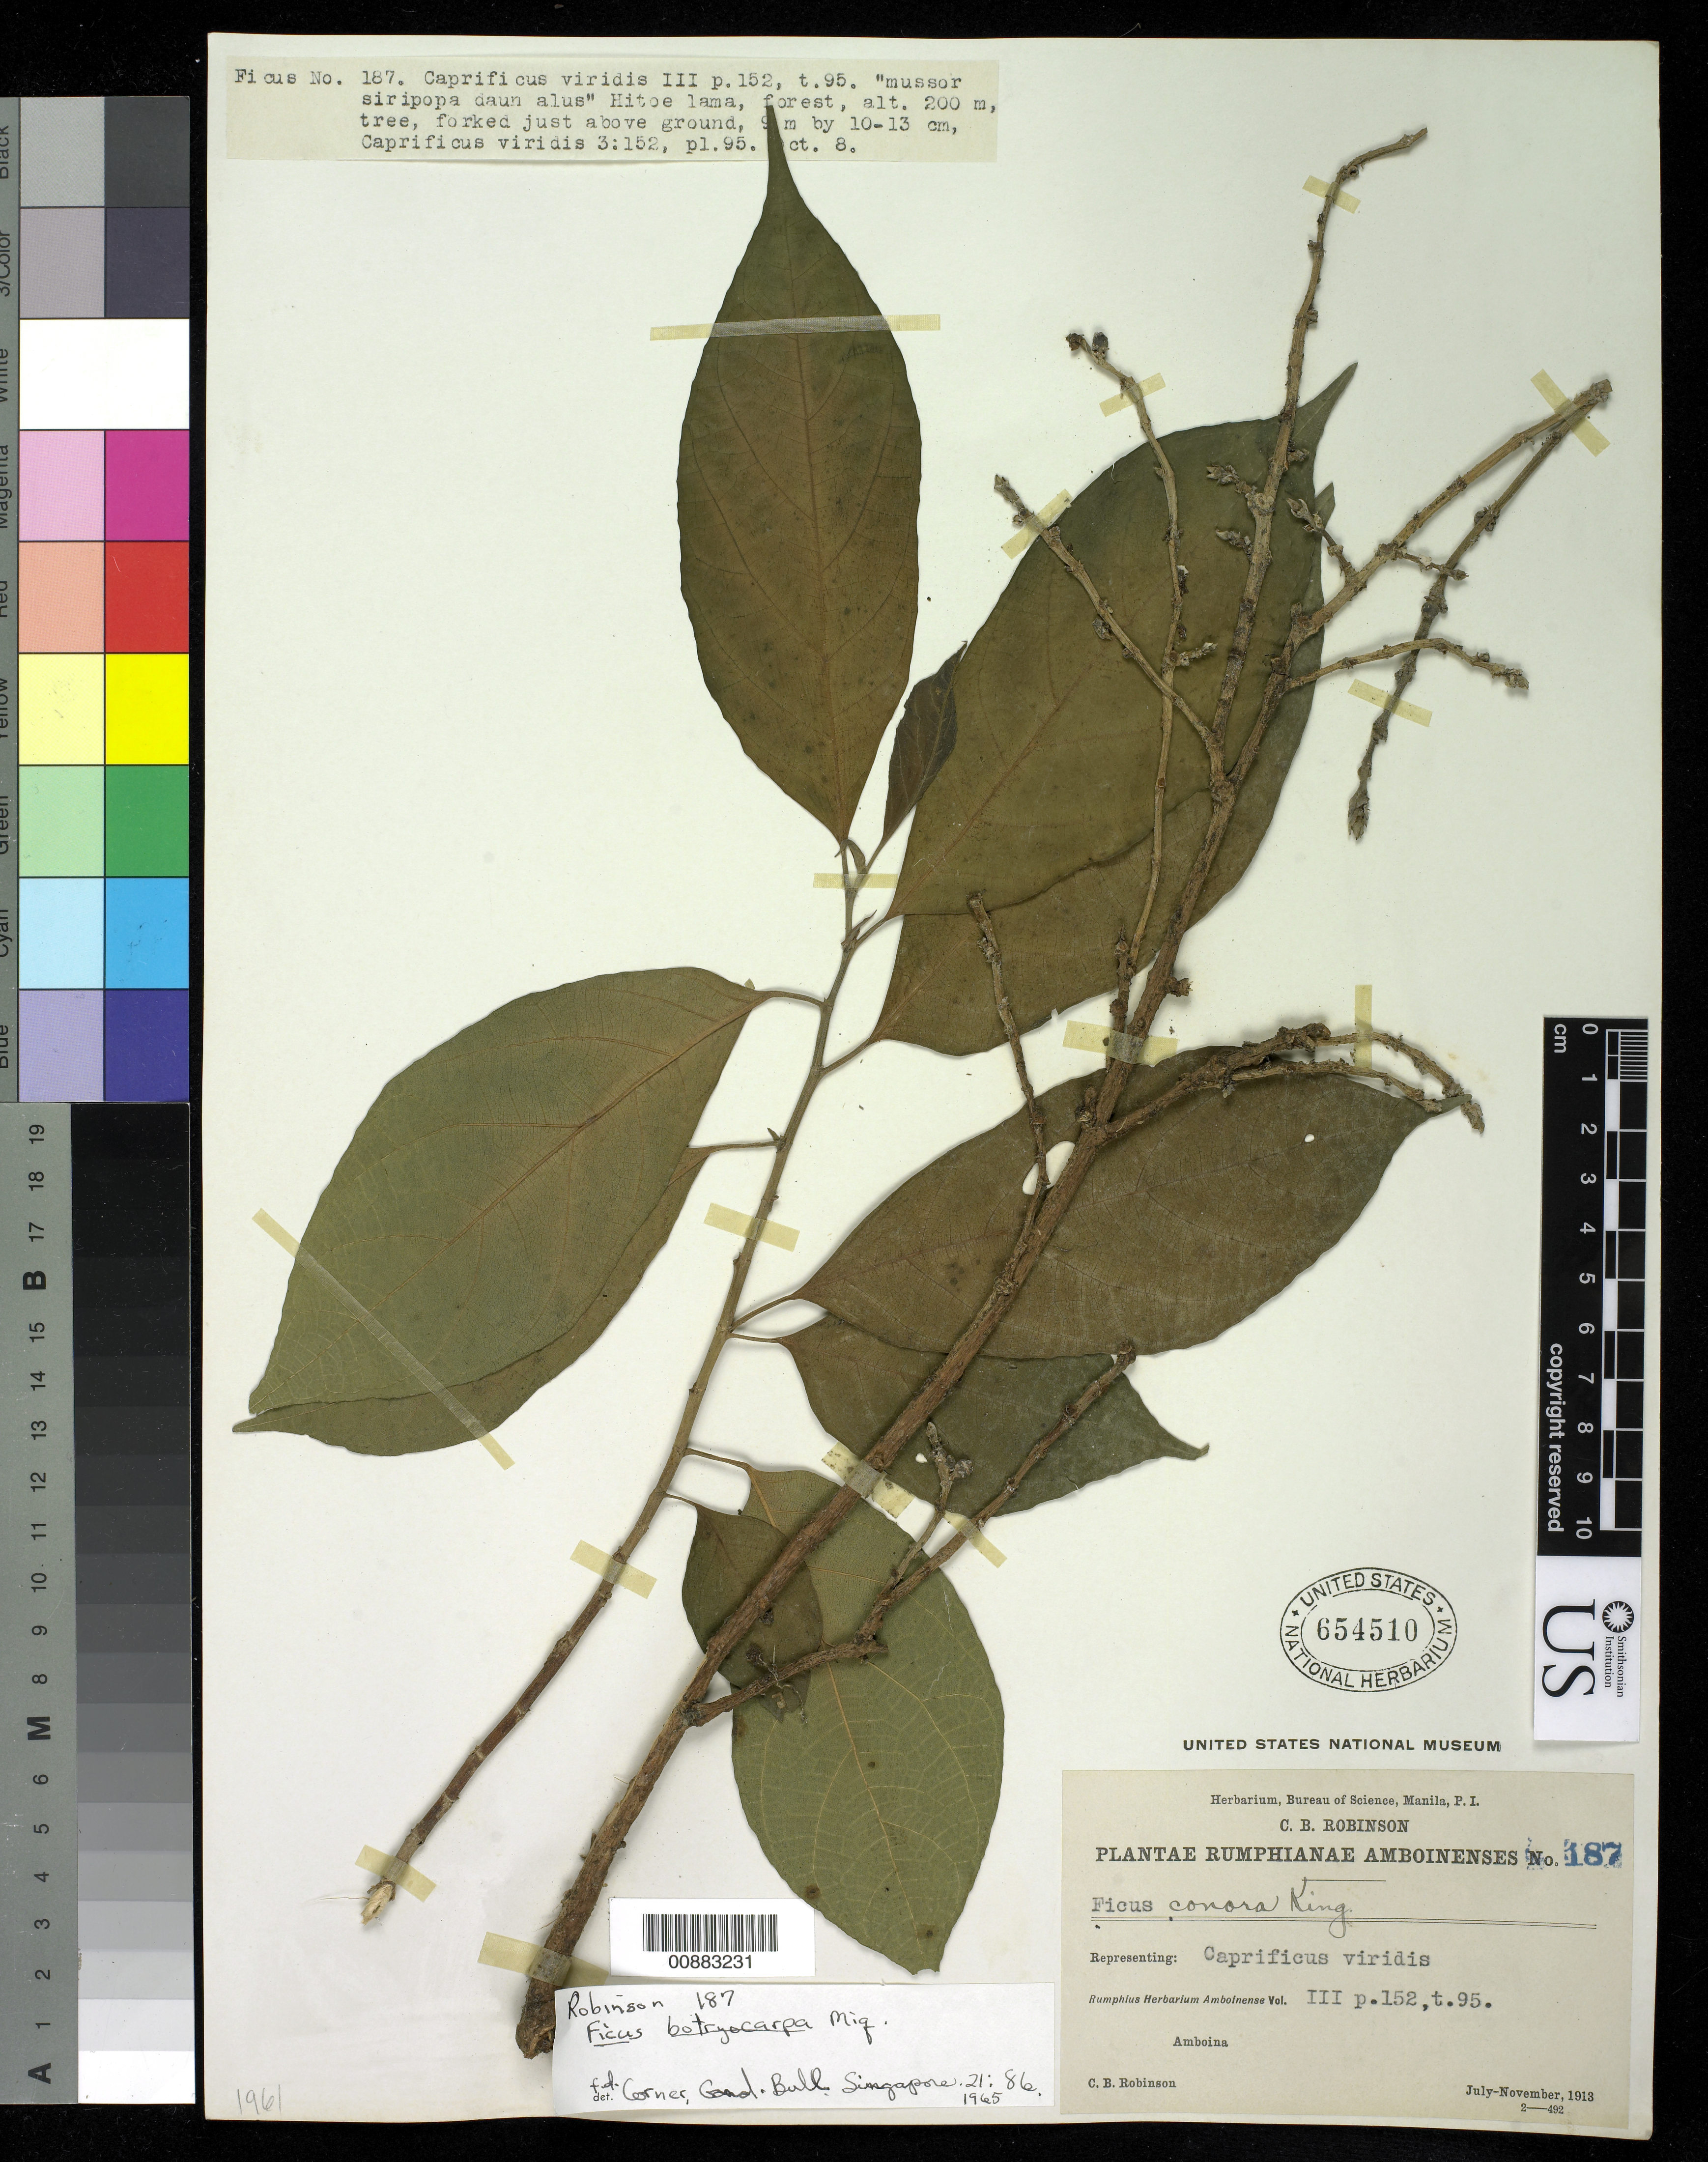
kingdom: Plantae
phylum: Tracheophyta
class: Magnoliopsida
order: Rosales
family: Moraceae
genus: Ficus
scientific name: Ficus botryocarpa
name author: Miq.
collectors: C. Robinson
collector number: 187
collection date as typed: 08 Oct 1913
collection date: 1913-10-08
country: Indonesia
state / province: Maluku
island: Amboina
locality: Hitoe lama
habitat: Forest.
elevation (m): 200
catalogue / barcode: US 654510